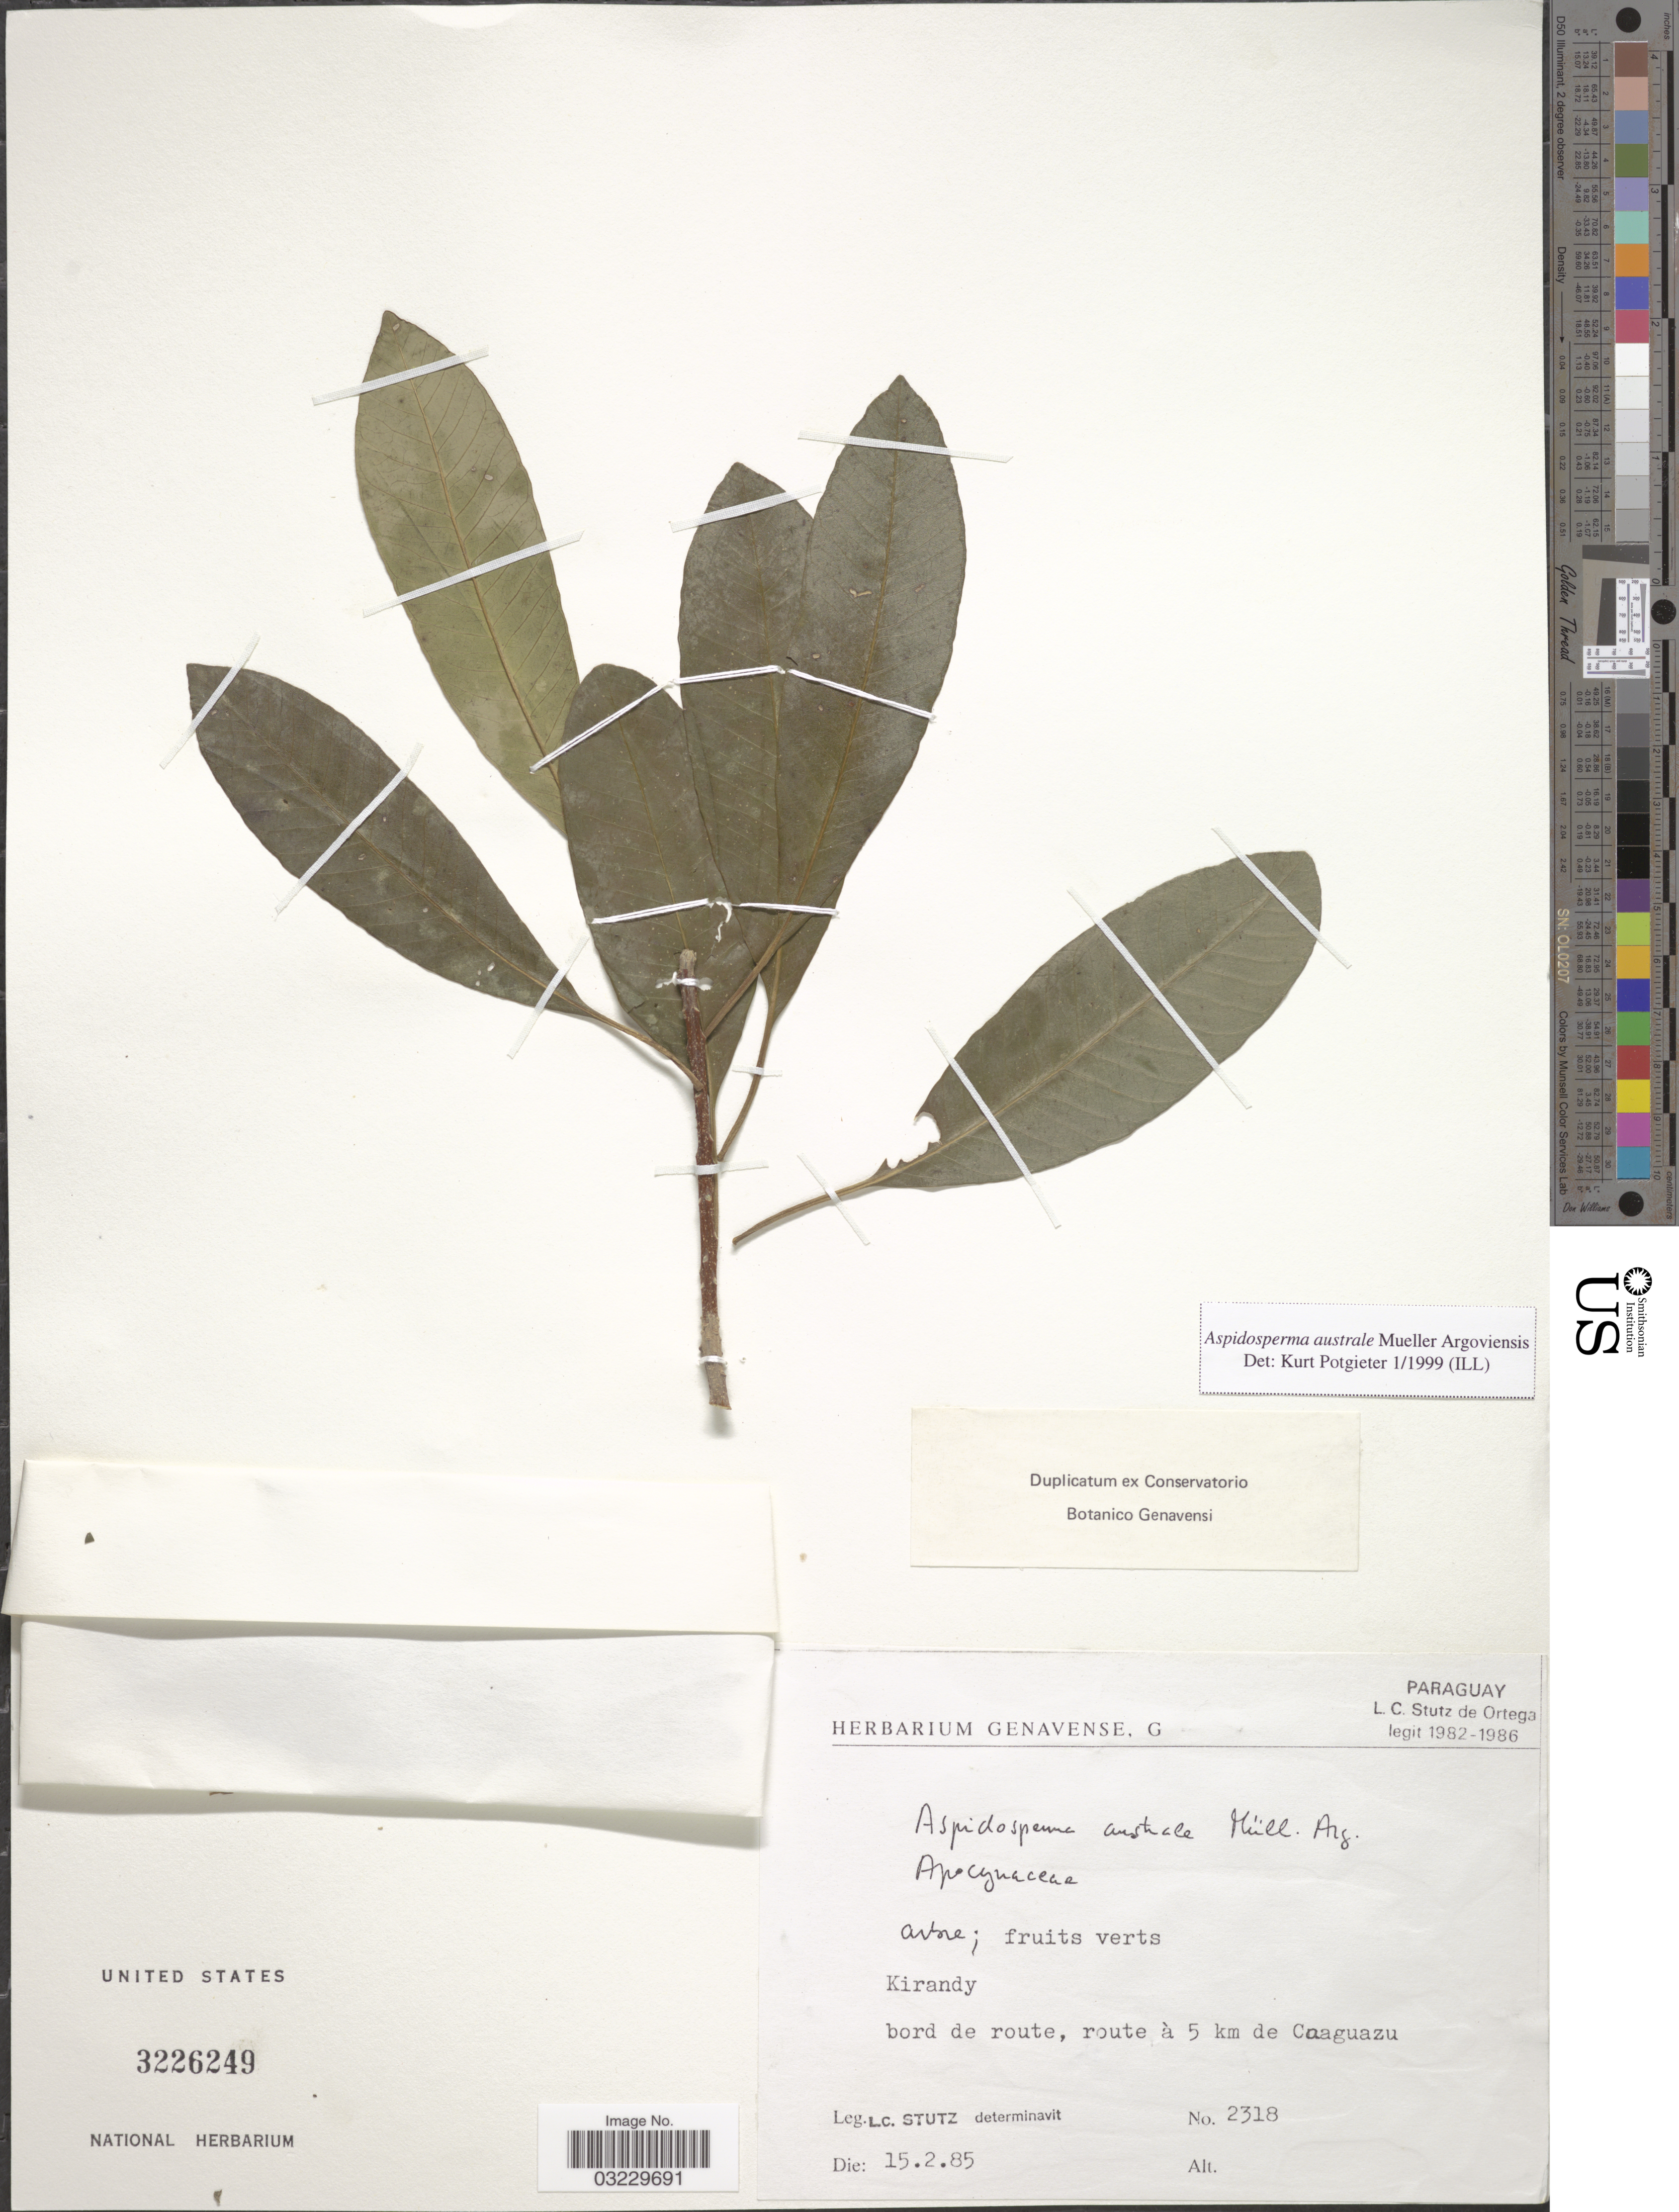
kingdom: Plantae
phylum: Tracheophyta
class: Magnoliopsida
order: Gentianales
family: Apocynaceae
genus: Aspidosperma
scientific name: Aspidosperma australe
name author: Müll. Arg.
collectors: L. C. Stutz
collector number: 2318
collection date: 1985-02-15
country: Paraguay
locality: Kirandy, bord de route, route à 5 km de Caaguazu.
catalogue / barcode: US 3226249